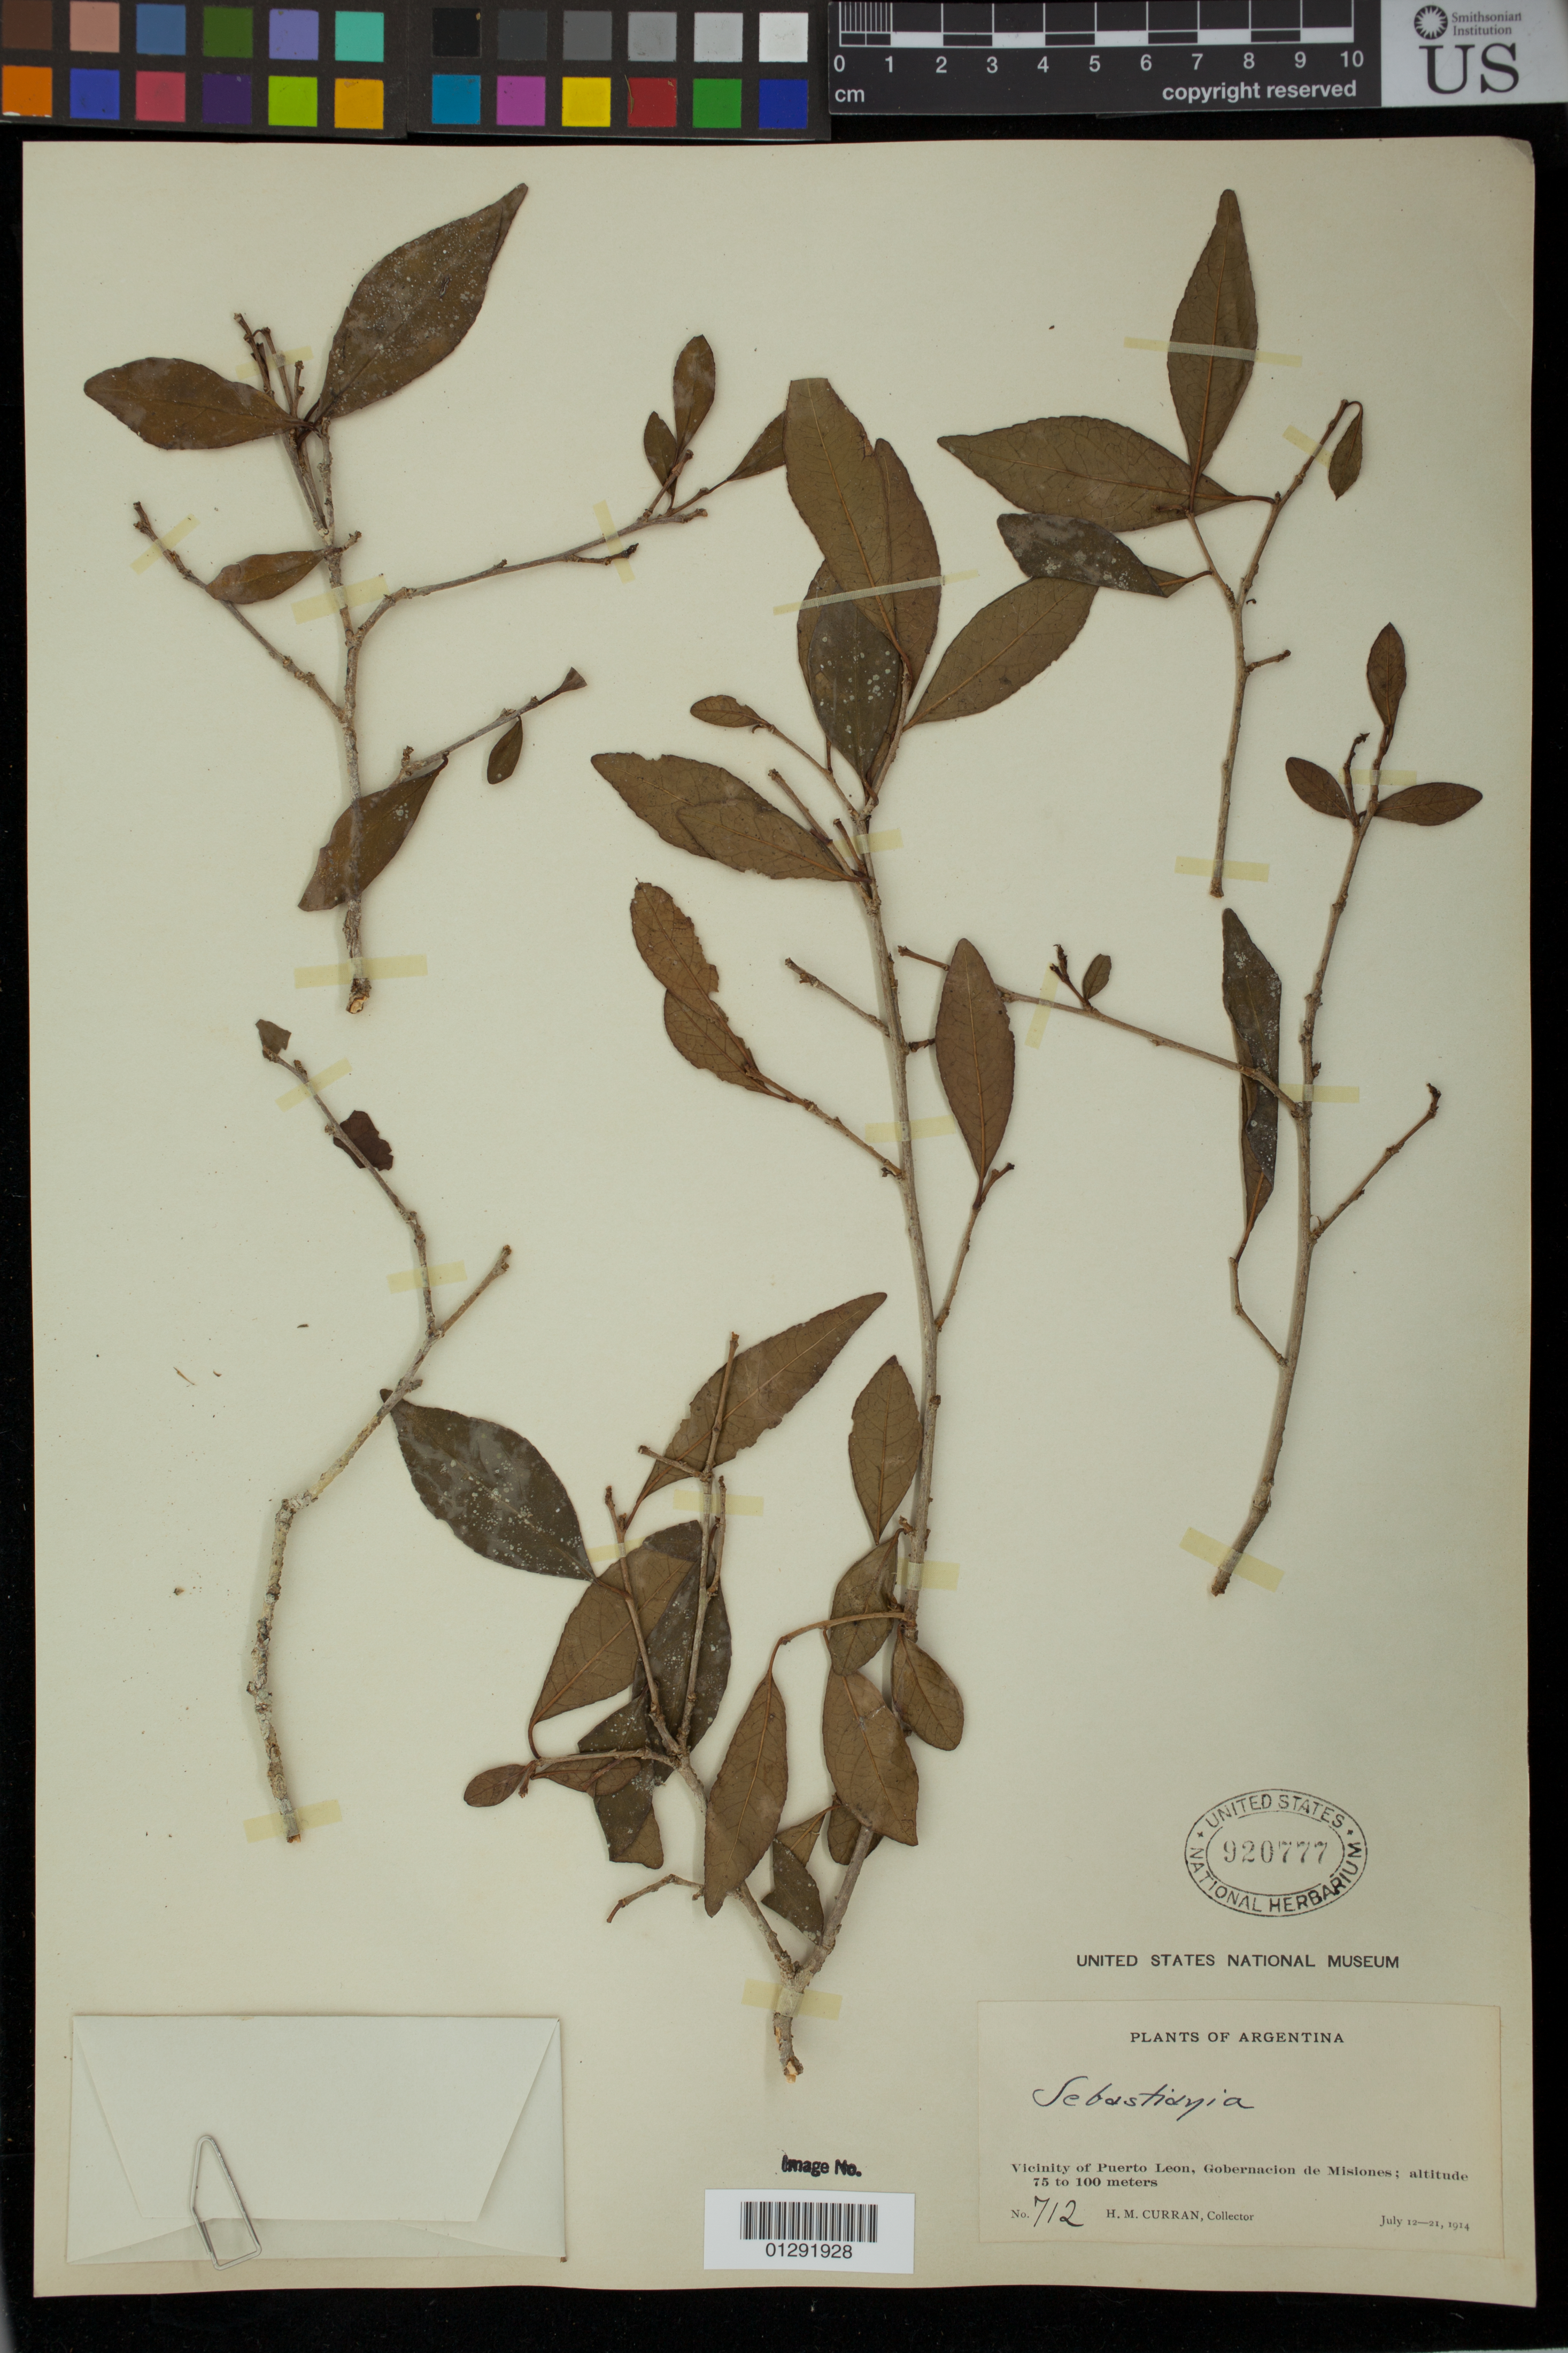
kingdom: Plantae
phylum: Tracheophyta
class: Magnoliopsida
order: Malpighiales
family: Euphorbiaceae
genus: Sebastiania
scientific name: Sebastiania sp.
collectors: H. M. Curran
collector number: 712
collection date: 1914-07-12/1914-07-21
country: Argentina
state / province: Misiones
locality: Vicinity of Puerto Leon, Gobernacion de Misiones.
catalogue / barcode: US 920777